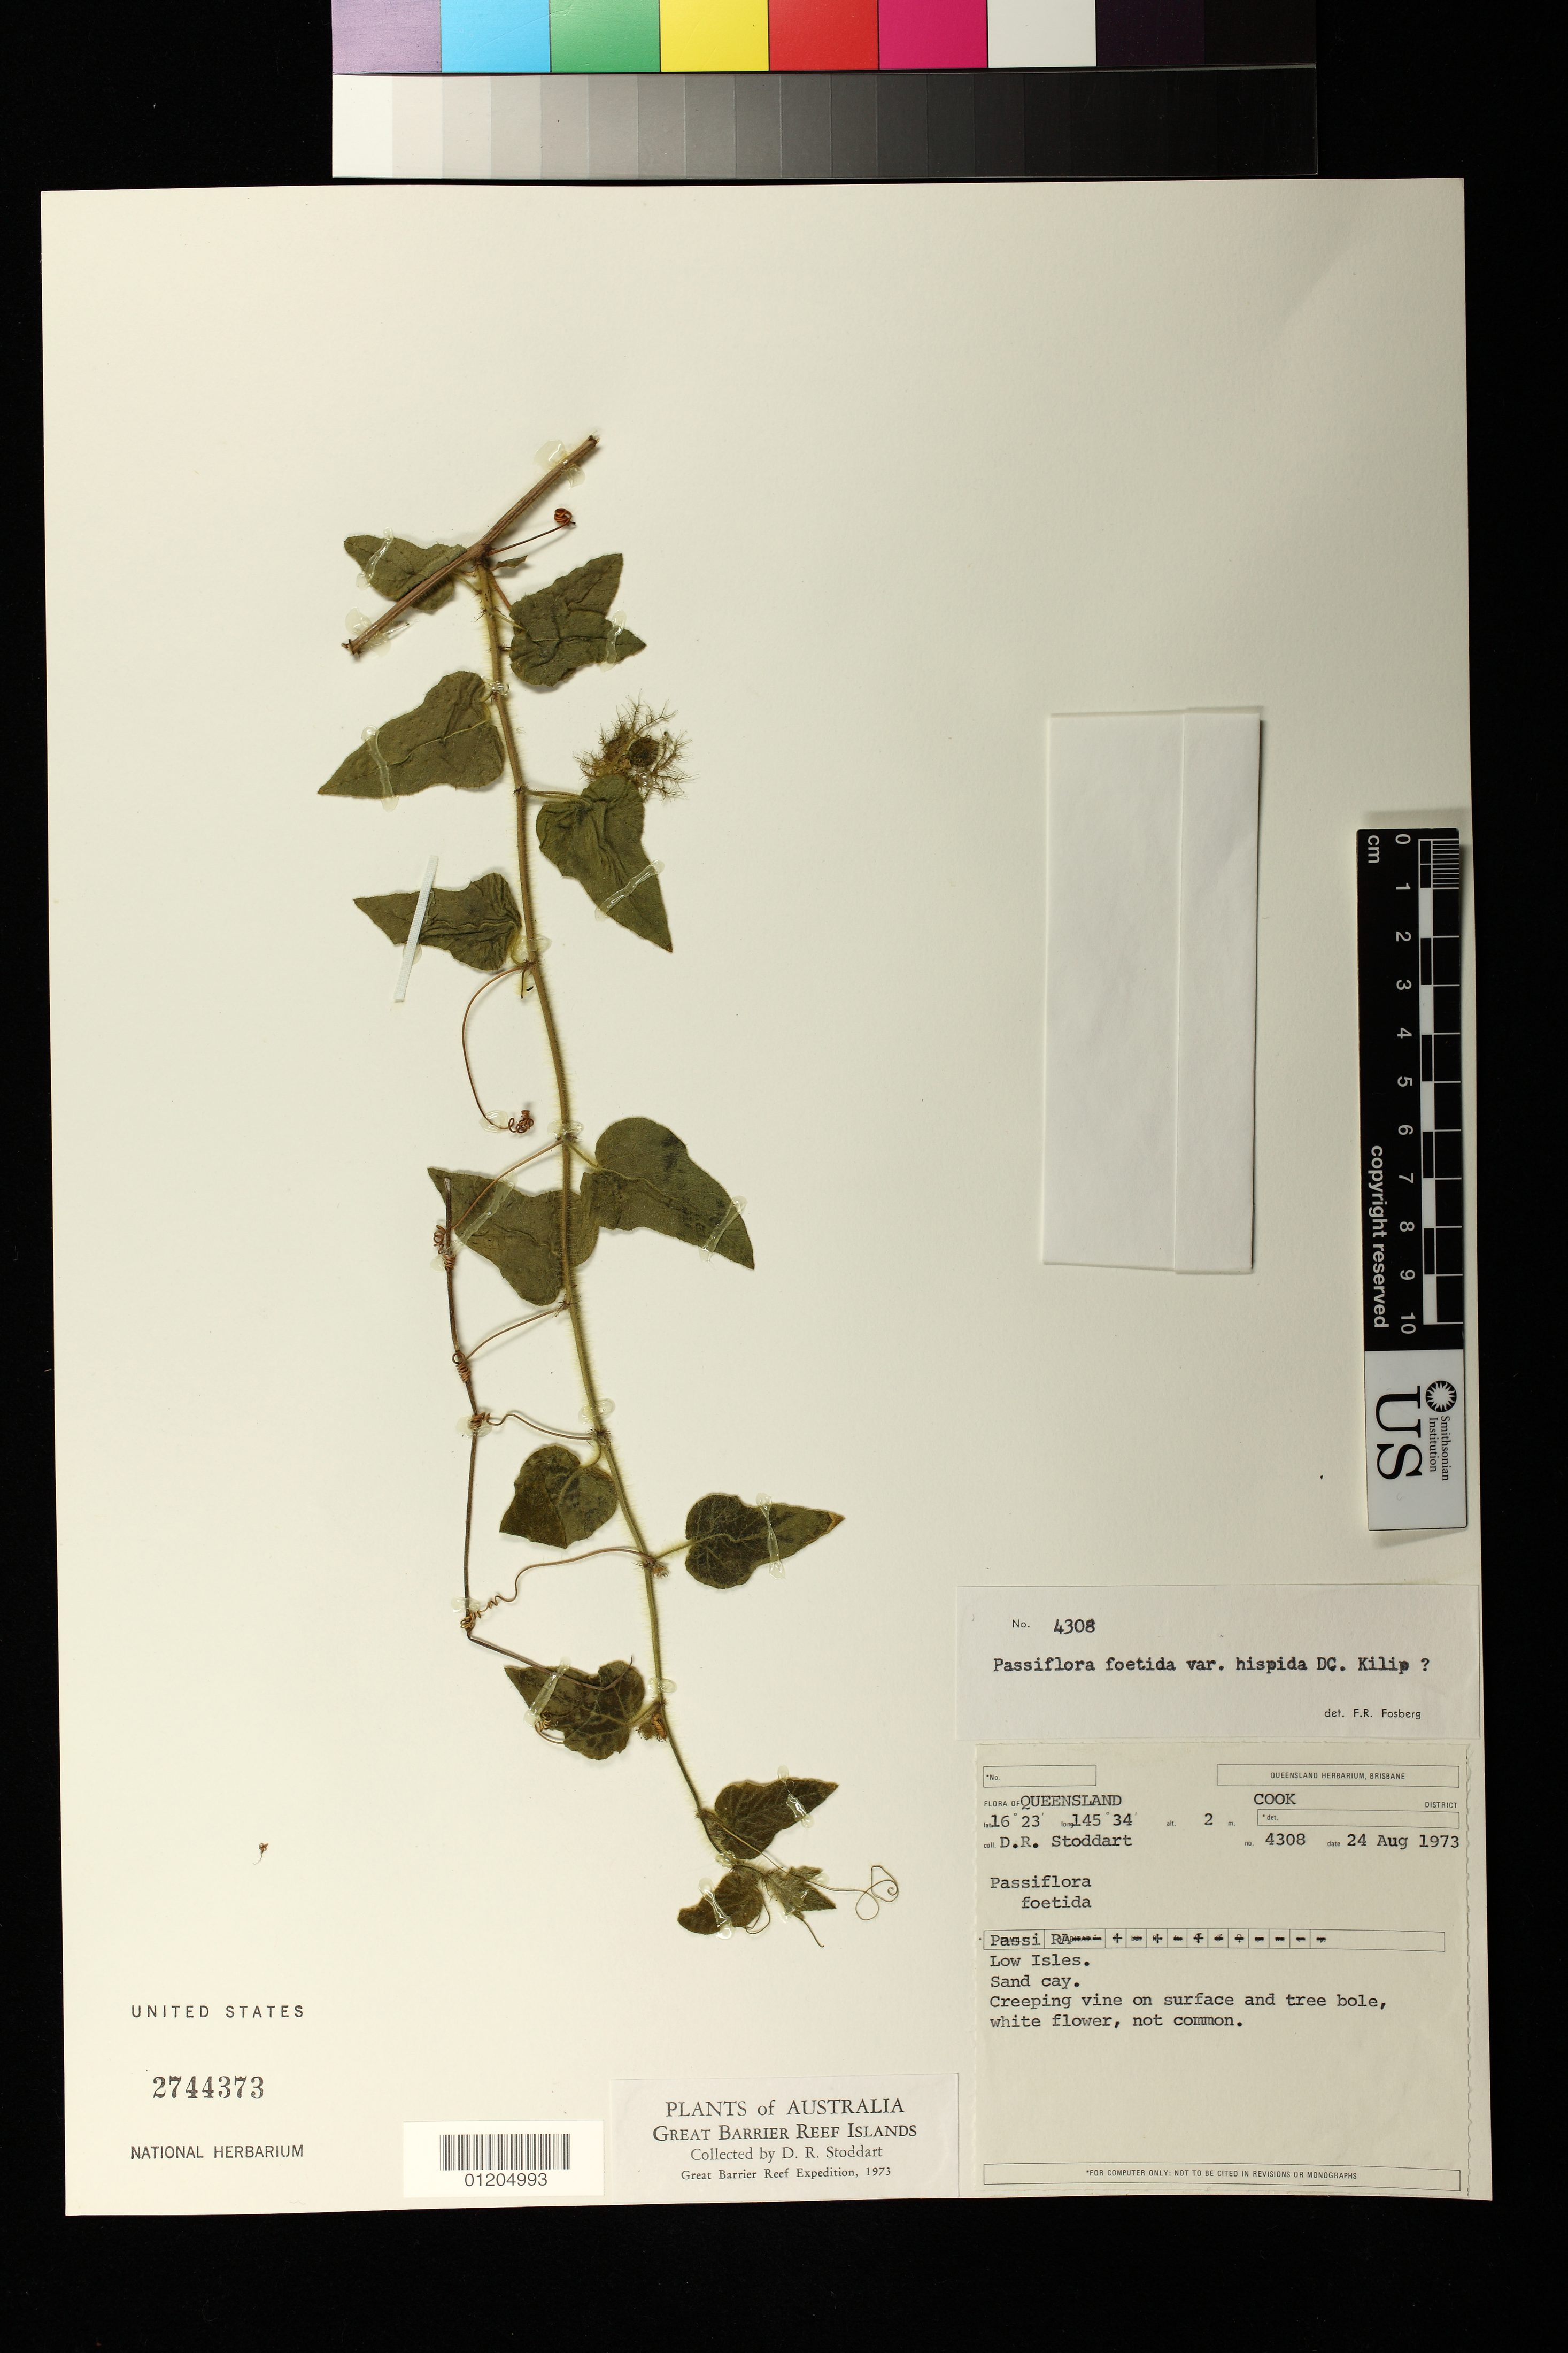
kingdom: Plantae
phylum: Tracheophyta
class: Magnoliopsida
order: Malpighiales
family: Passifloraceae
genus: Passiflora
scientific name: Passiflora foetida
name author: L.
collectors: D. R. Stoddart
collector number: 4308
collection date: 1973-08-24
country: Australia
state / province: Queensland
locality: Cook District.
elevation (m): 2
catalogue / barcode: US 2744373